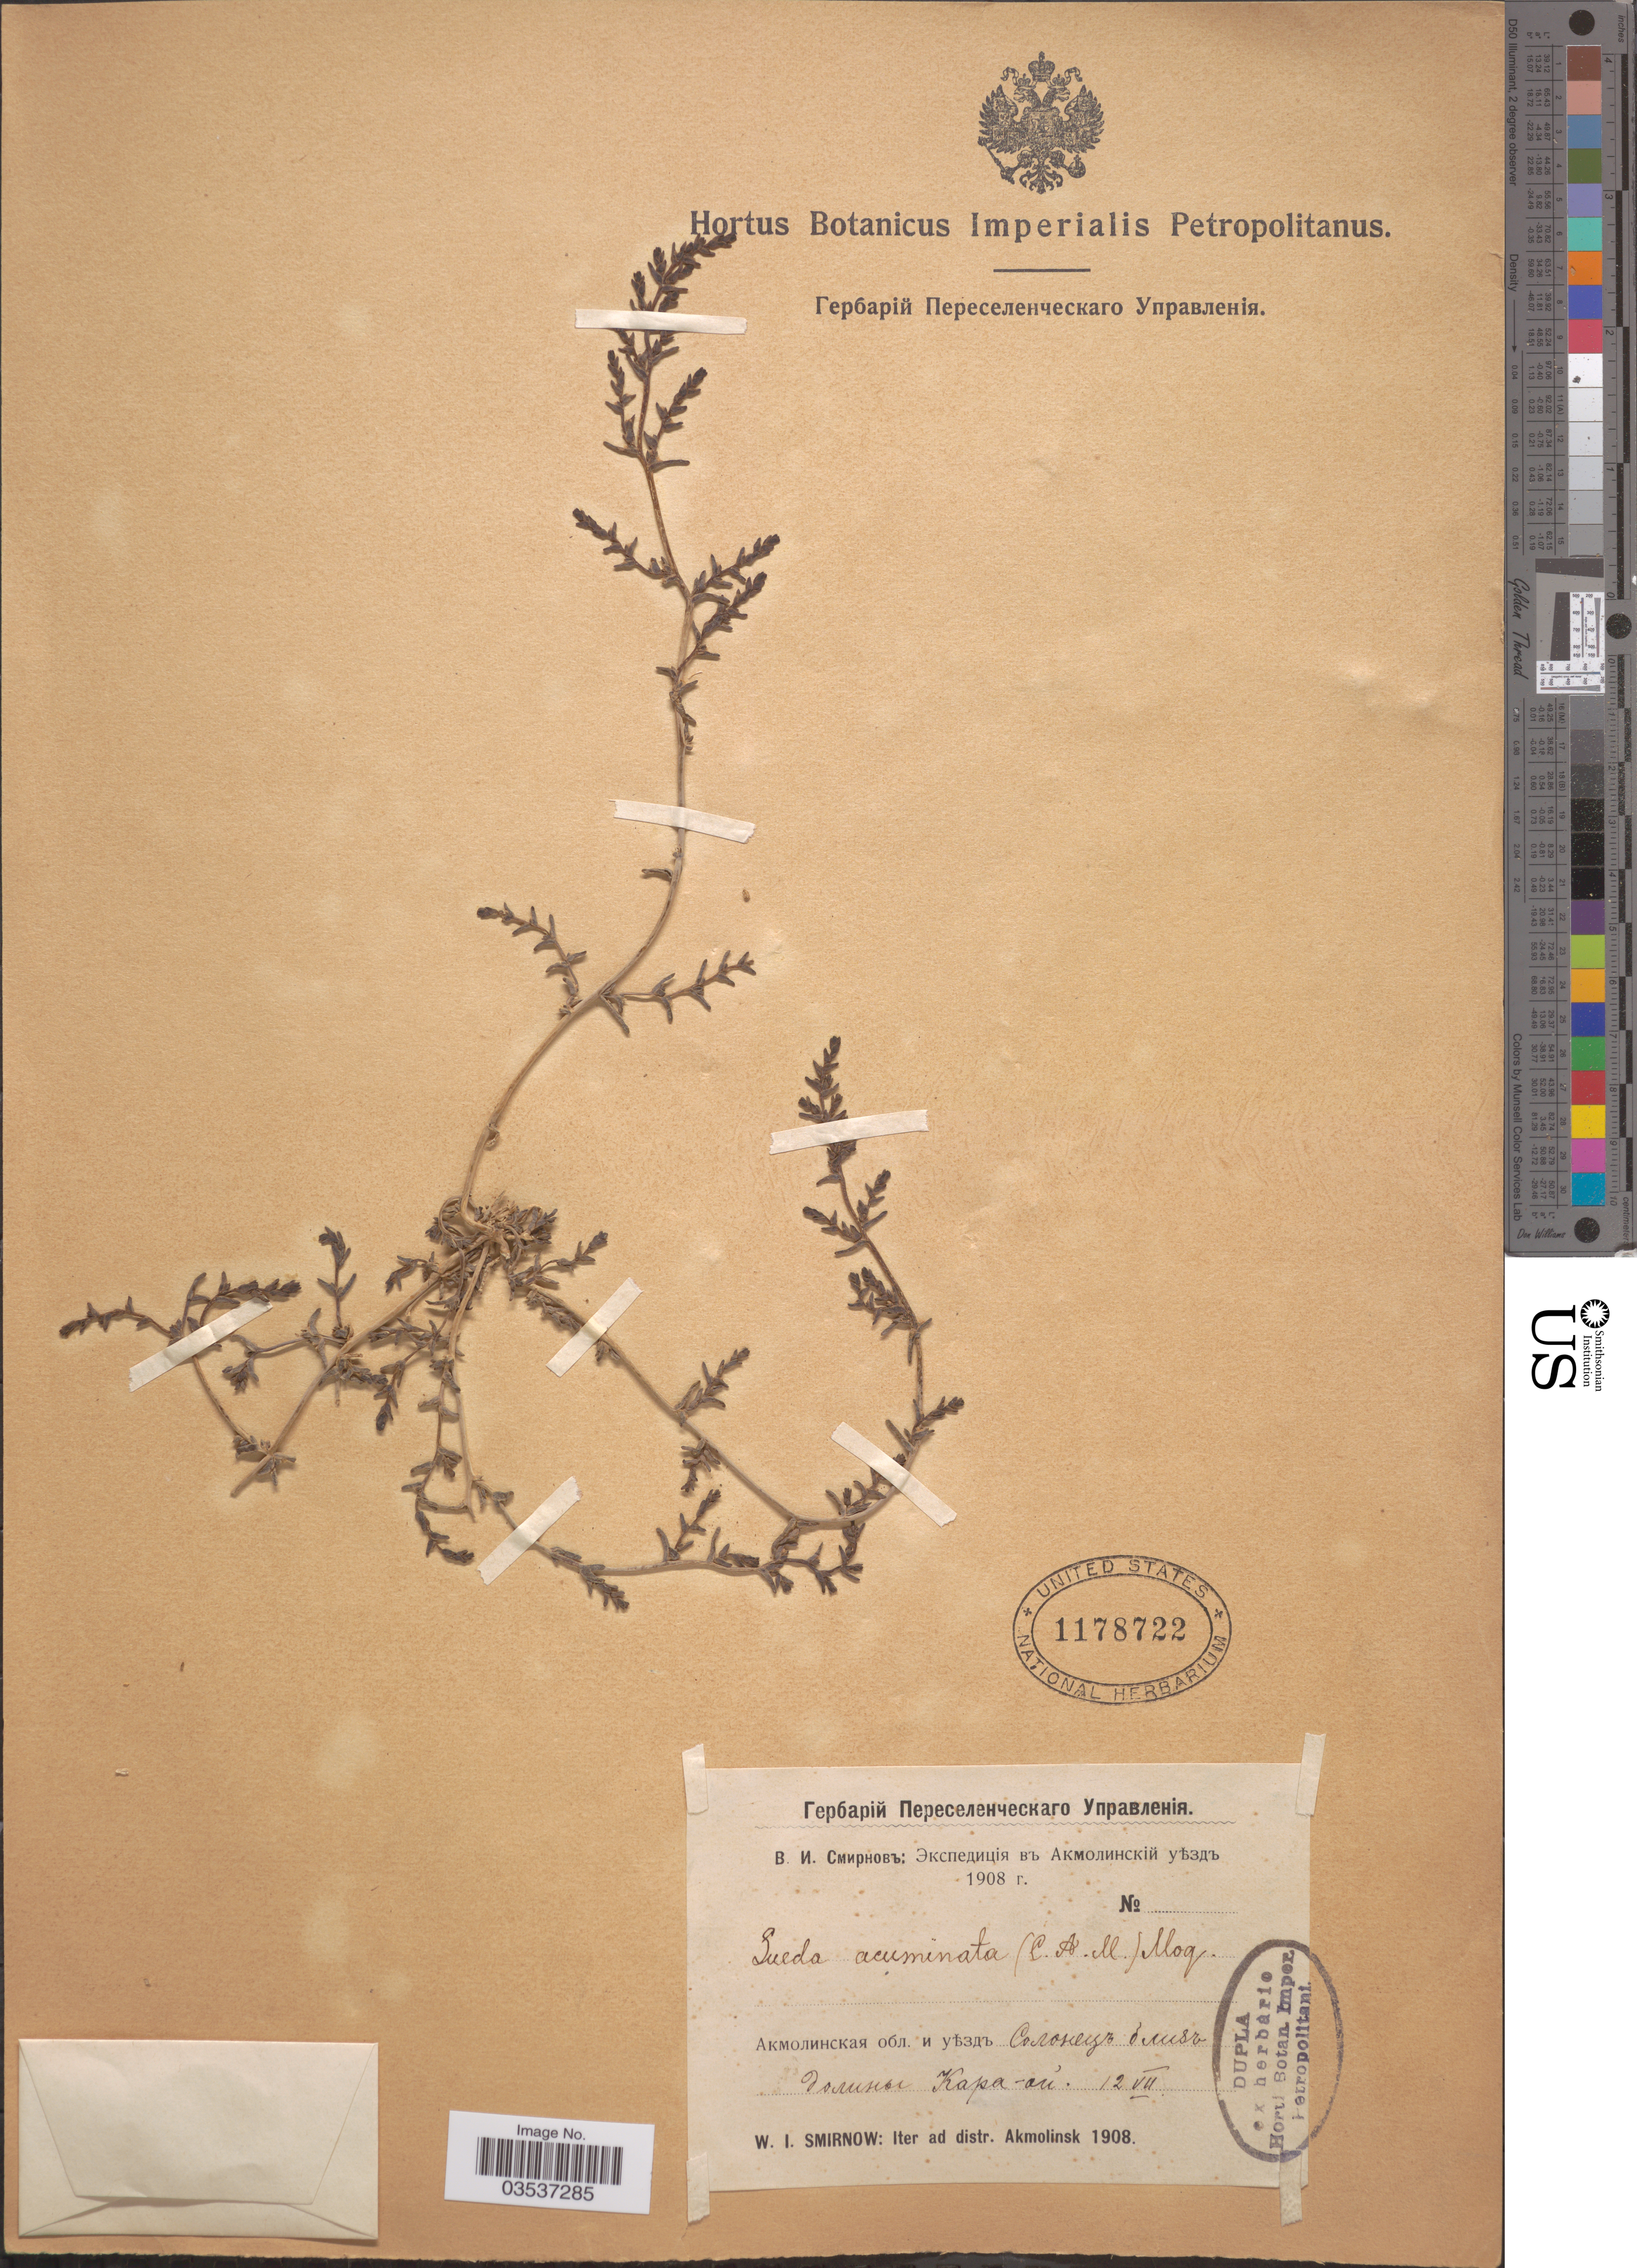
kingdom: Plantae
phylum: Tracheophyta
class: Magnoliopsida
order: Caryophyllales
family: Amaranthaceae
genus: Suaeda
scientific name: Suaeda acuminata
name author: (C.A. Mey.) Moq.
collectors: W. Smirnow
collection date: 1908-07-12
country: Kazakhstan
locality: X. Iter ad distr. Akmolinsk.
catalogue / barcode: US 1178722